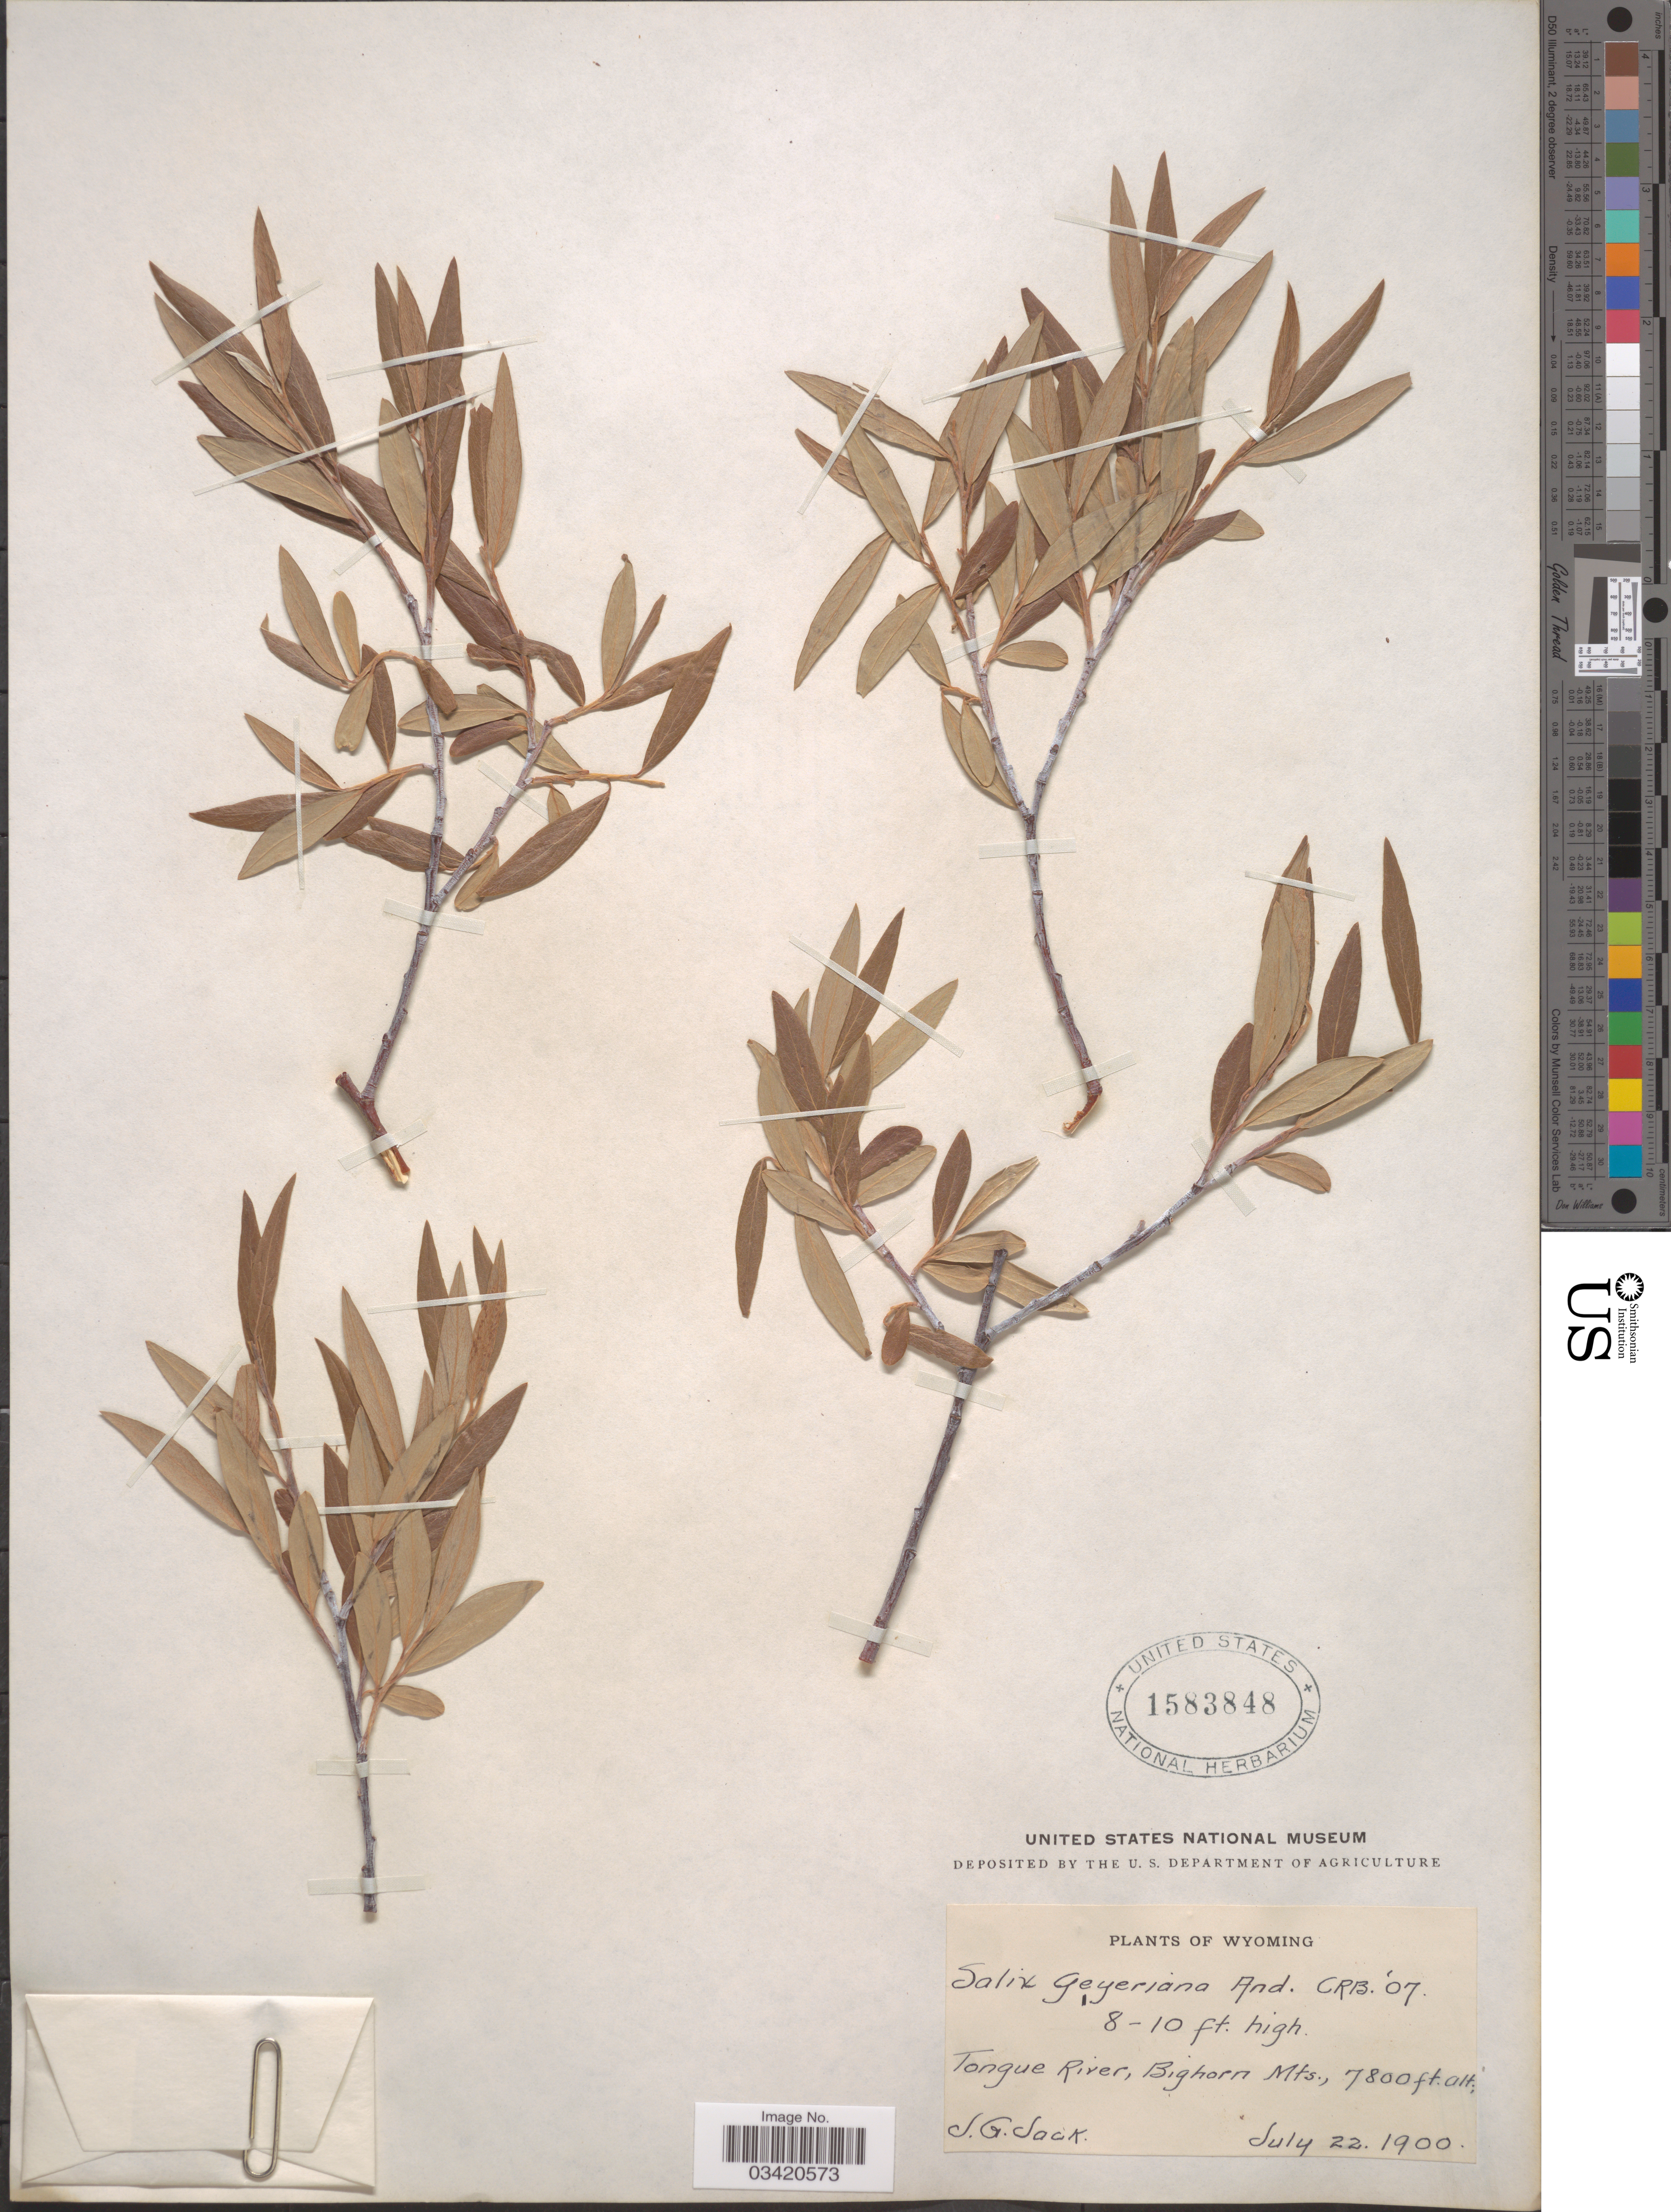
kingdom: Plantae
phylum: Tracheophyta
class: Magnoliopsida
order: Malpighiales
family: Salicaceae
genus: Salix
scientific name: Salix geyeriana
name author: Andersson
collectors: J. G. Jack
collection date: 1900-07-22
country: United States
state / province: Wyoming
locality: Tongue River, Bighorn Mts.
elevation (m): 2377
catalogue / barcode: US 1583848